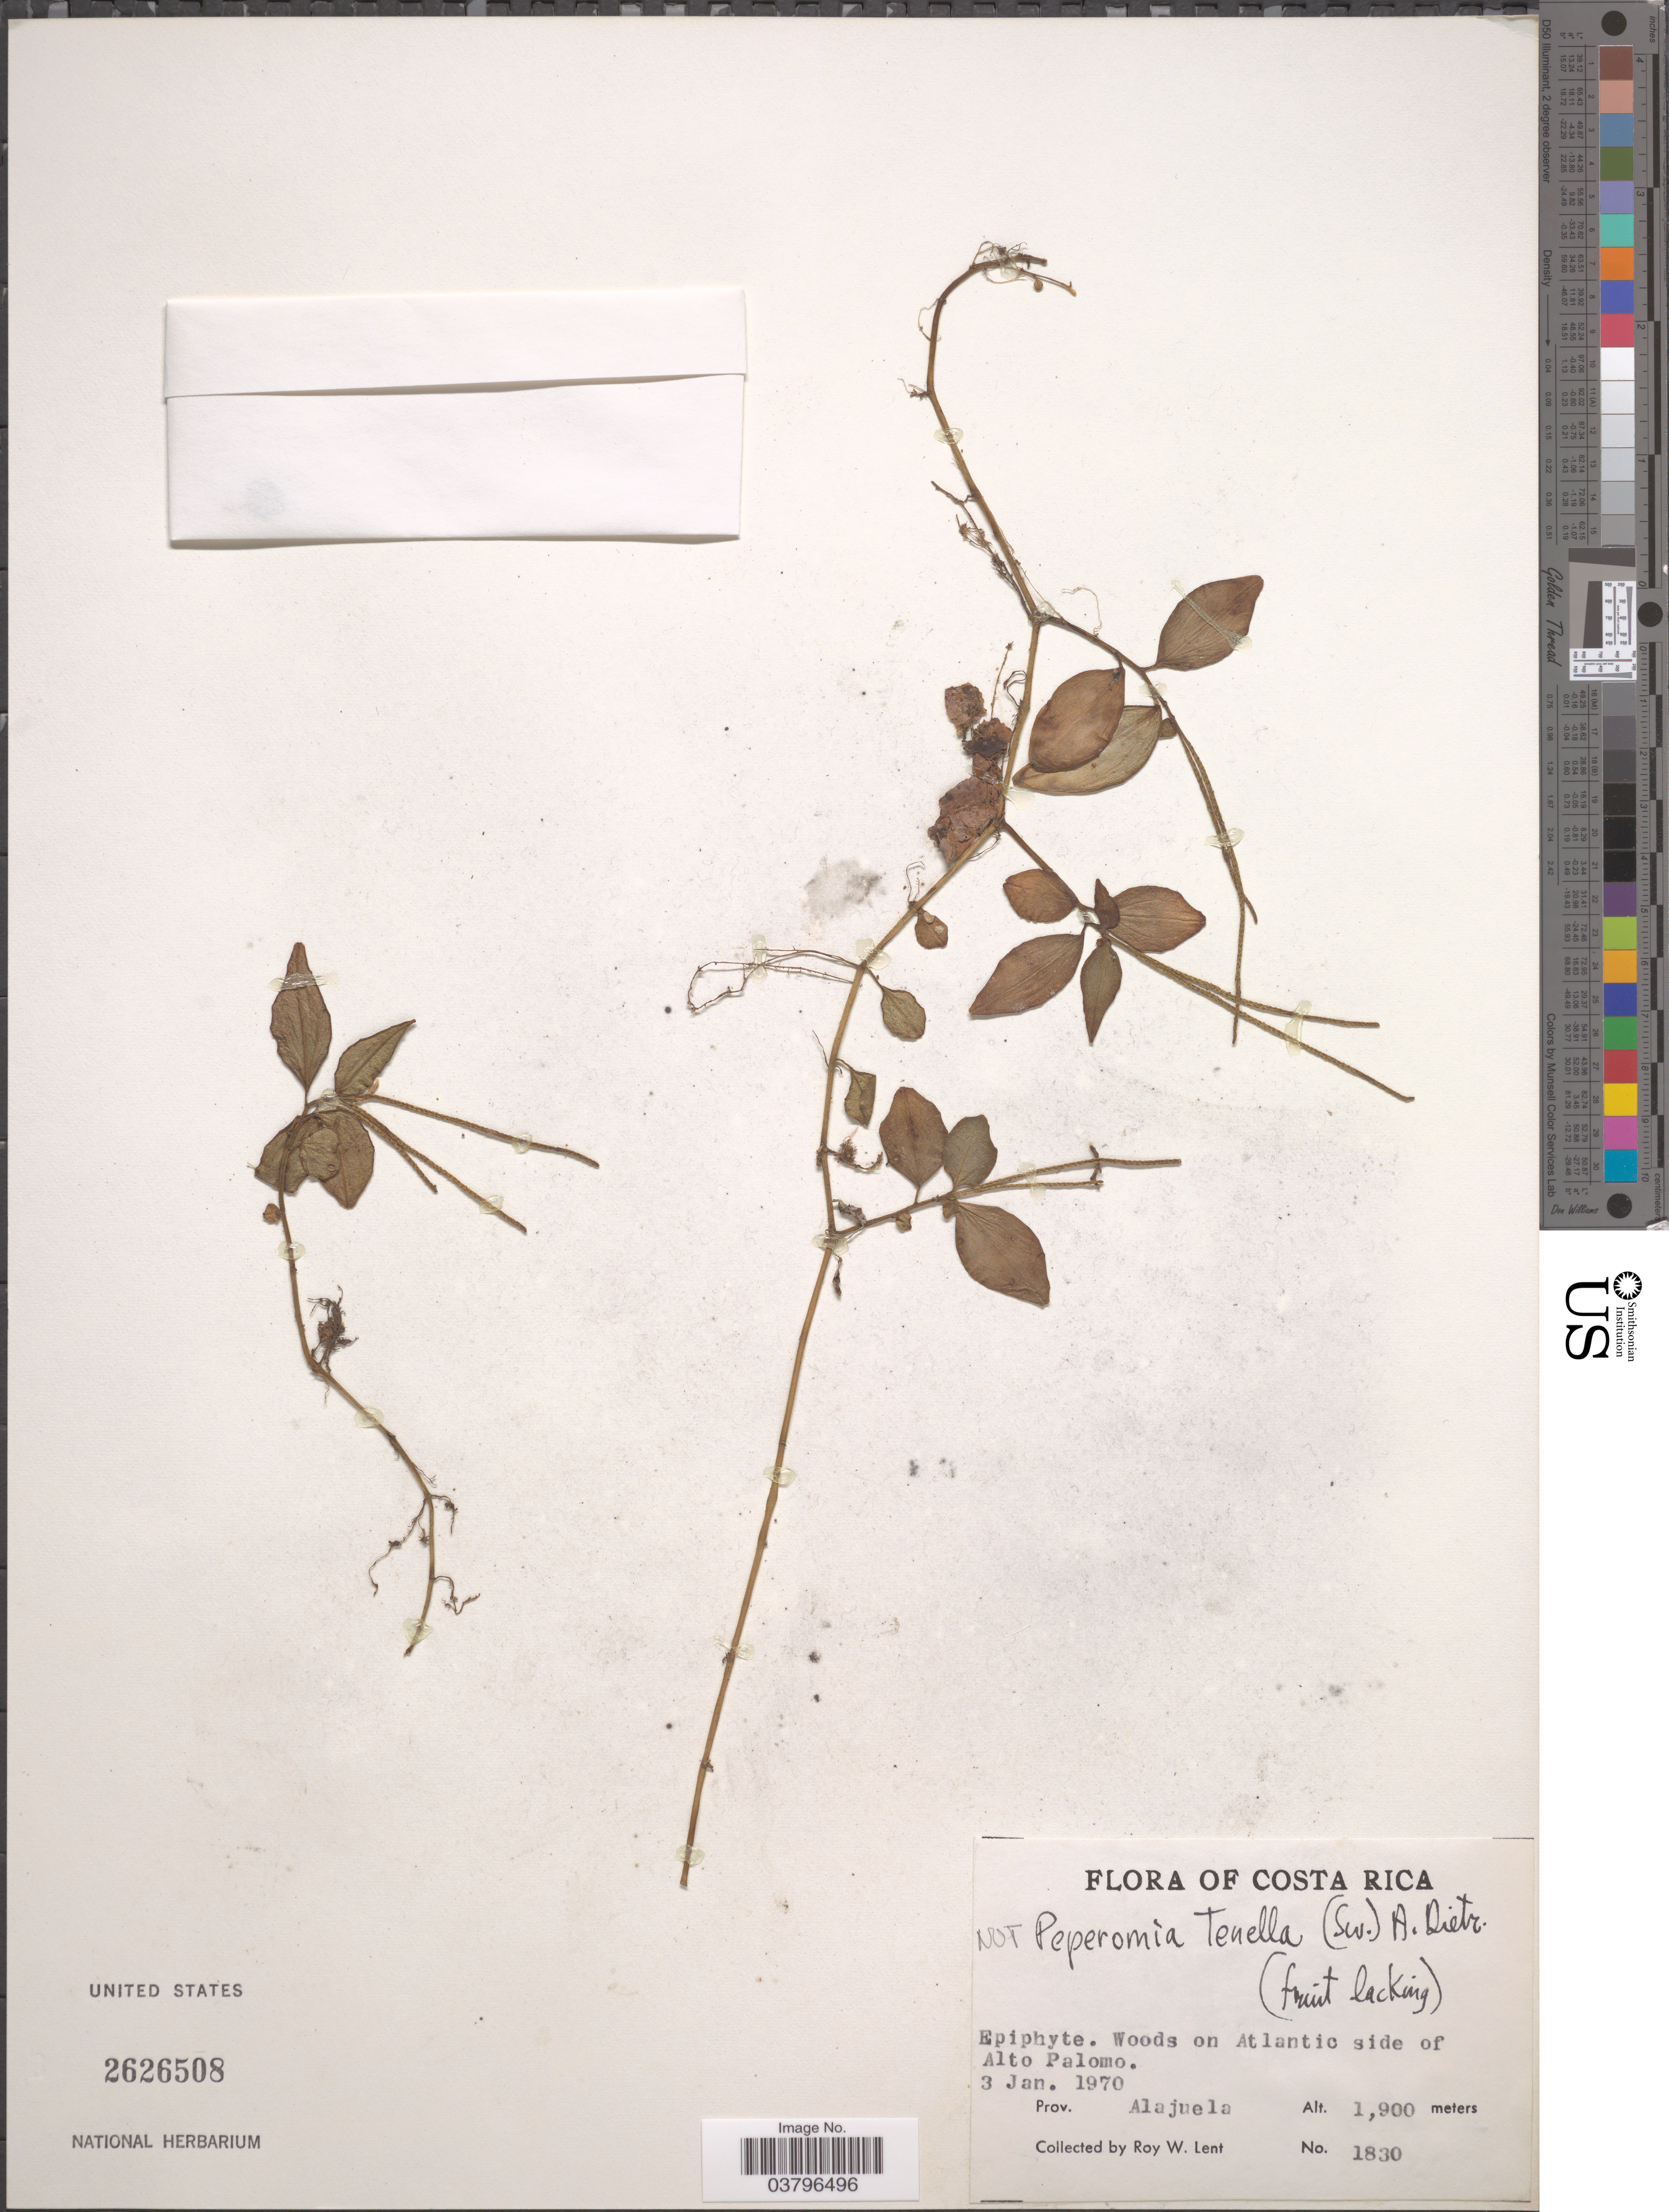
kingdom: Plantae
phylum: Tracheophyta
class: Magnoliopsida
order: Piperales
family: Piperaceae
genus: Peperomia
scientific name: Peperomia tenella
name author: (Sw.) A. Dietr.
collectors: R. W. Lent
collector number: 1830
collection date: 1970-01-03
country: Costa Rica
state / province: Alajuela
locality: Woods on Atlantic side of Alto Palomo.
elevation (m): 1900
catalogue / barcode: US 2626508